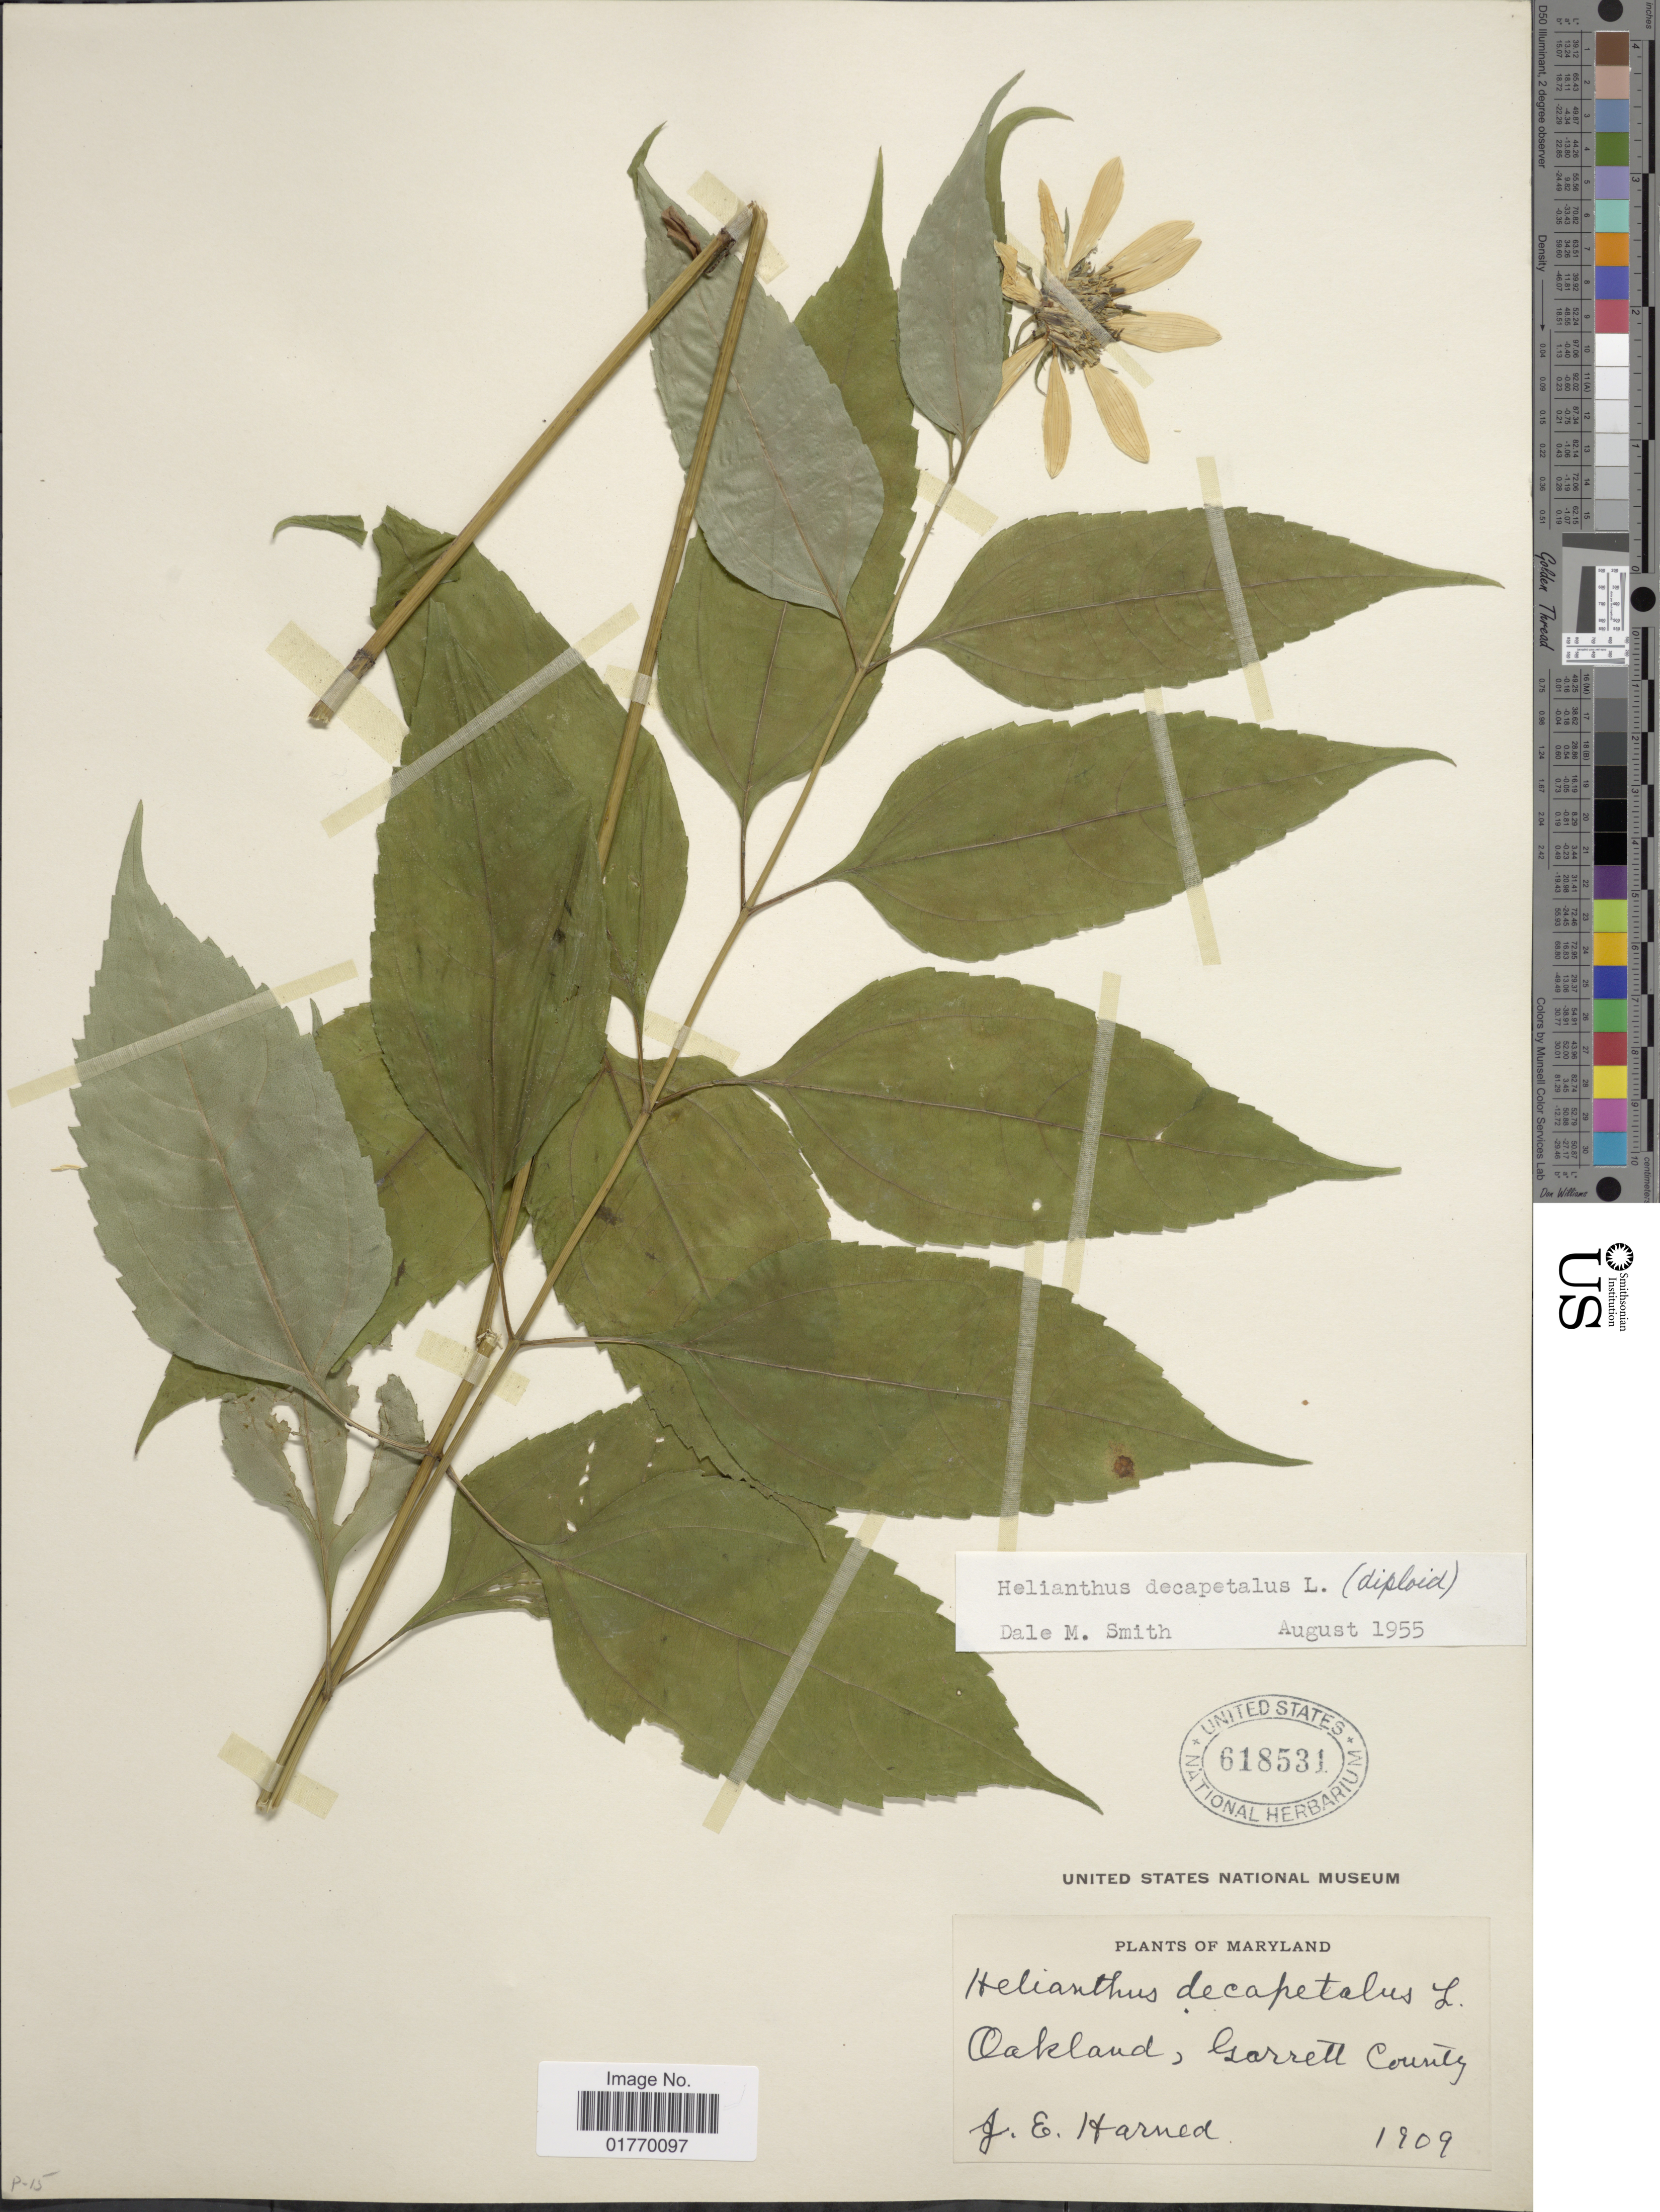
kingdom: Plantae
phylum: Tracheophyta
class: Magnoliopsida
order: Asterales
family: Asteraceae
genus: Helianthus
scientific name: Helianthus decapetalus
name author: L.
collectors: J. Harned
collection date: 1909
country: United States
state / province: Maryland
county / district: Garrett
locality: Oakland, Garrett County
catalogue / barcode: US 618531